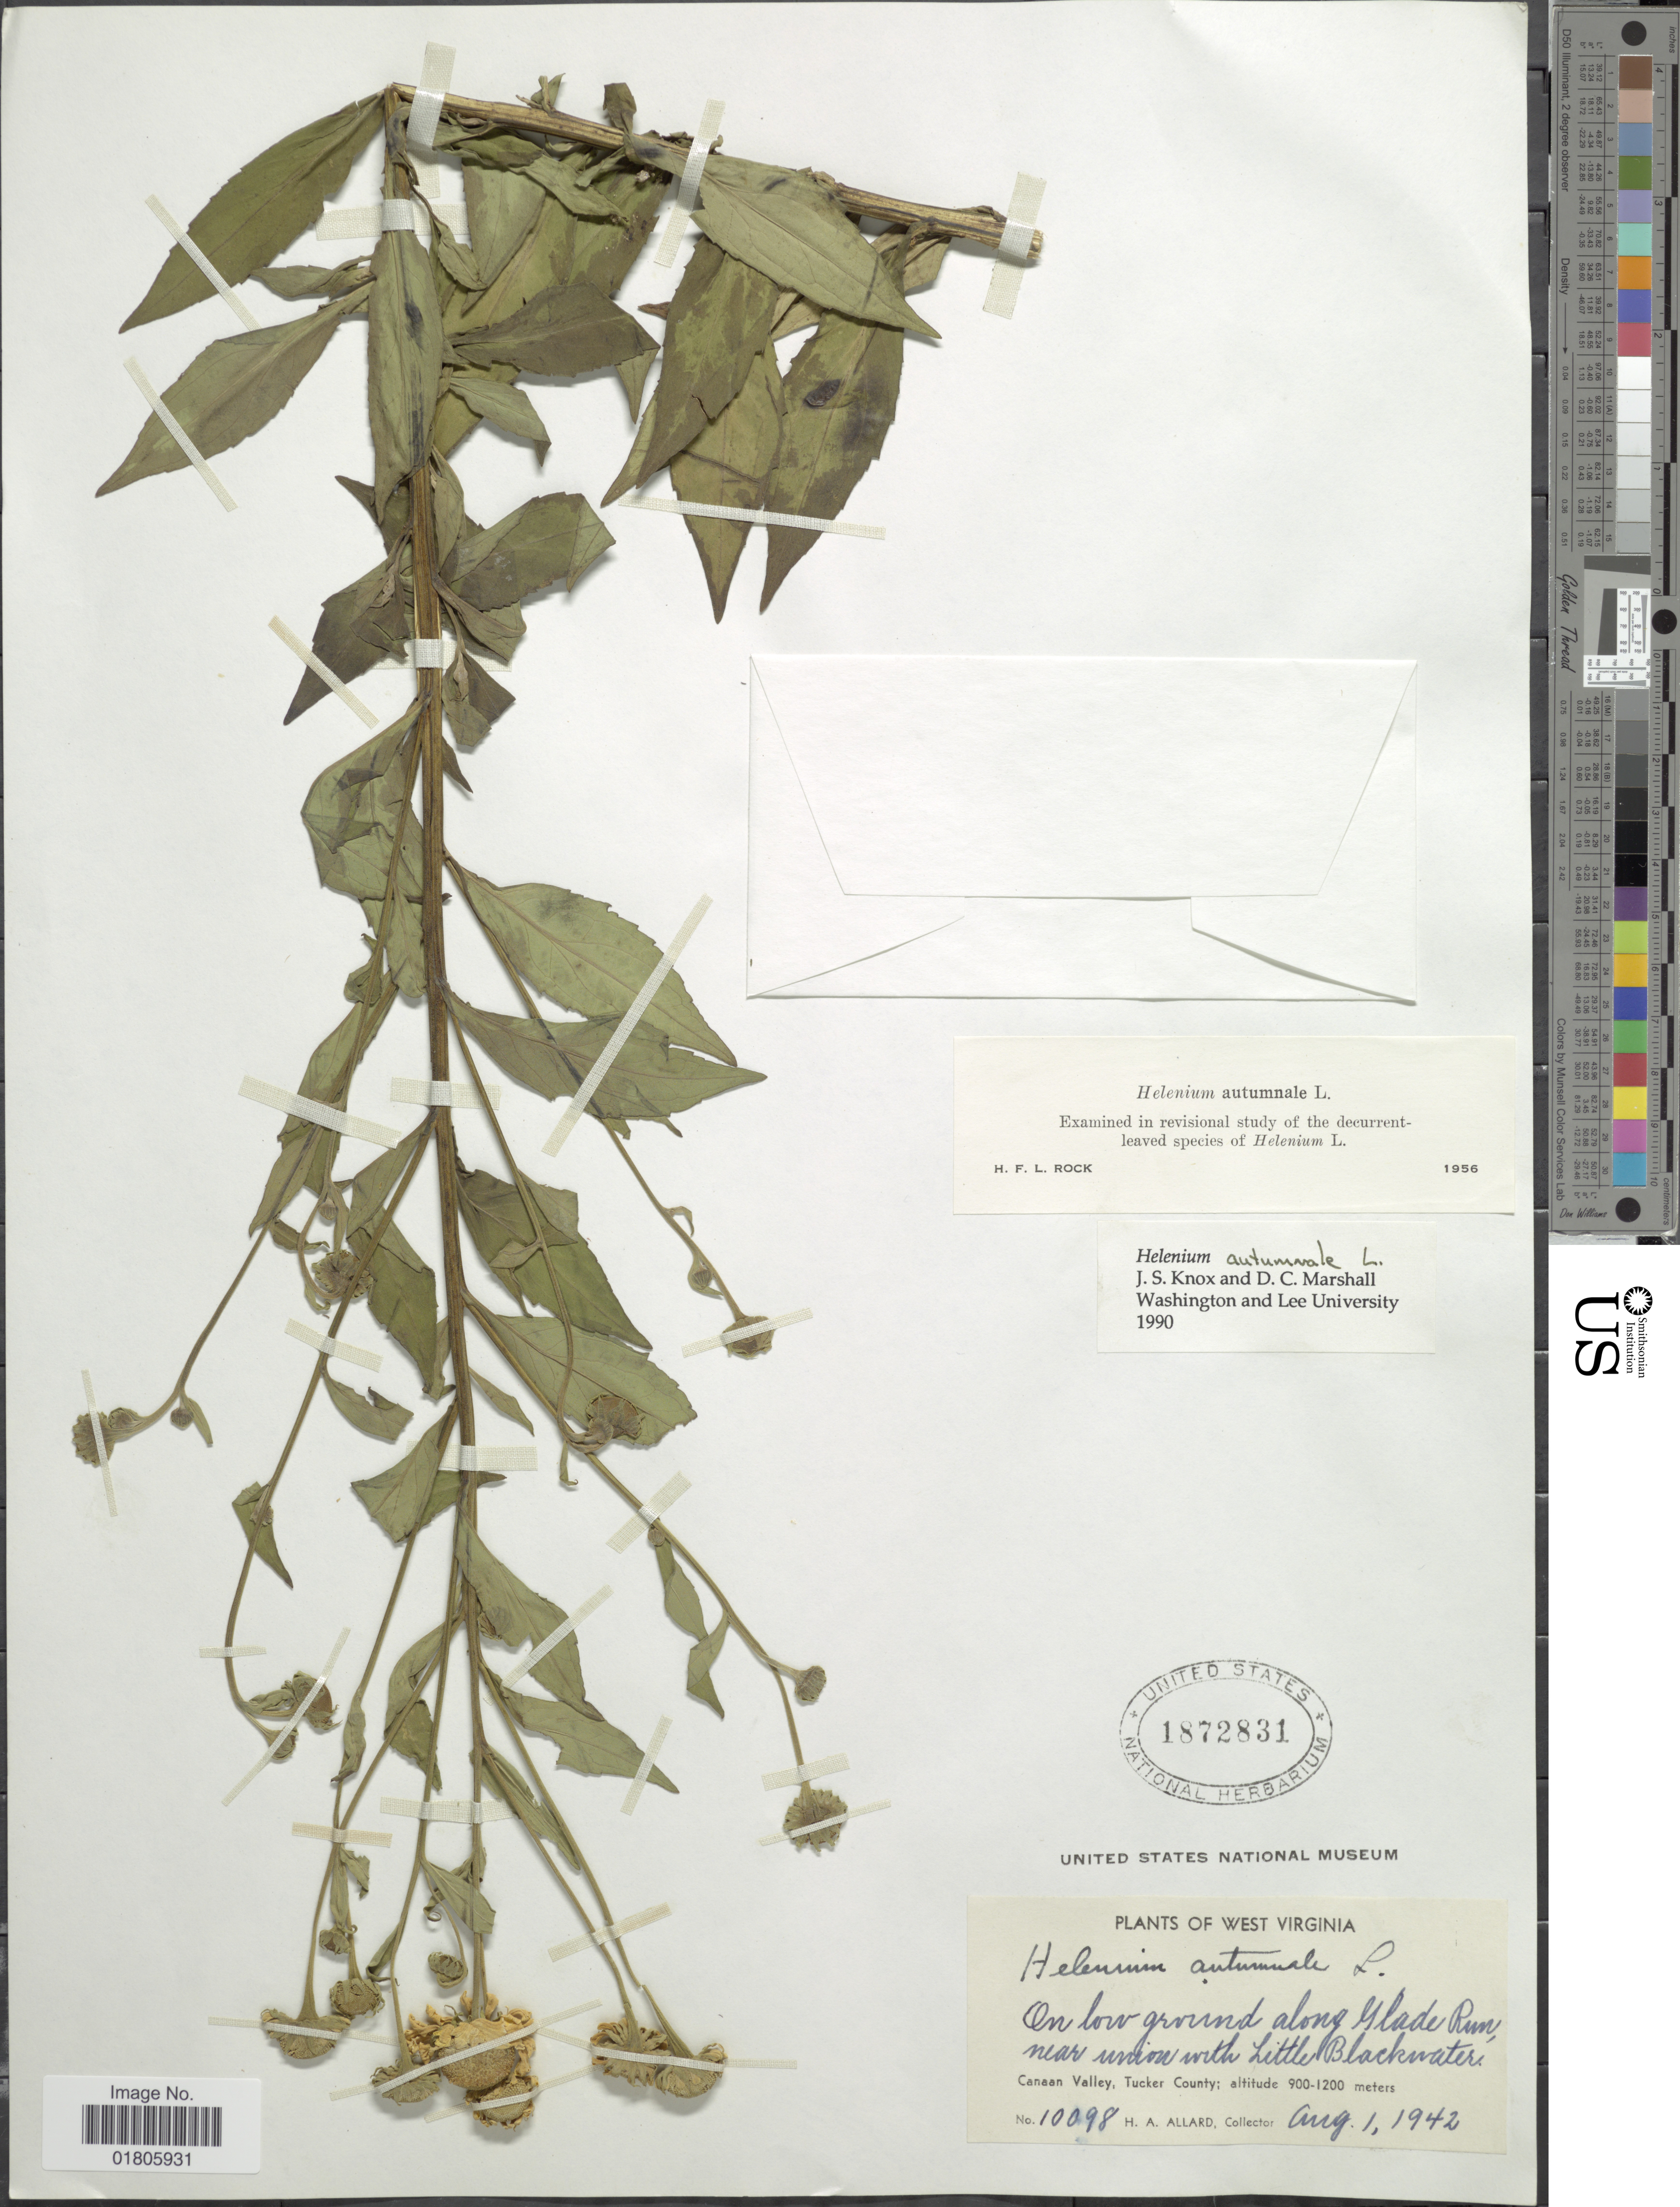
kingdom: Plantae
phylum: Tracheophyta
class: Magnoliopsida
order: Asterales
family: Asteraceae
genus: Helenium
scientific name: Helenium autumnale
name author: L.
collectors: H. A. Allard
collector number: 10098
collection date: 1942-08-01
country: United States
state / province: West Virginia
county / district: Tucker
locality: Along Glade Run, near union with Little Blackwater. Canaan Valley, Tucker County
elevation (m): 900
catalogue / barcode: US 1872831